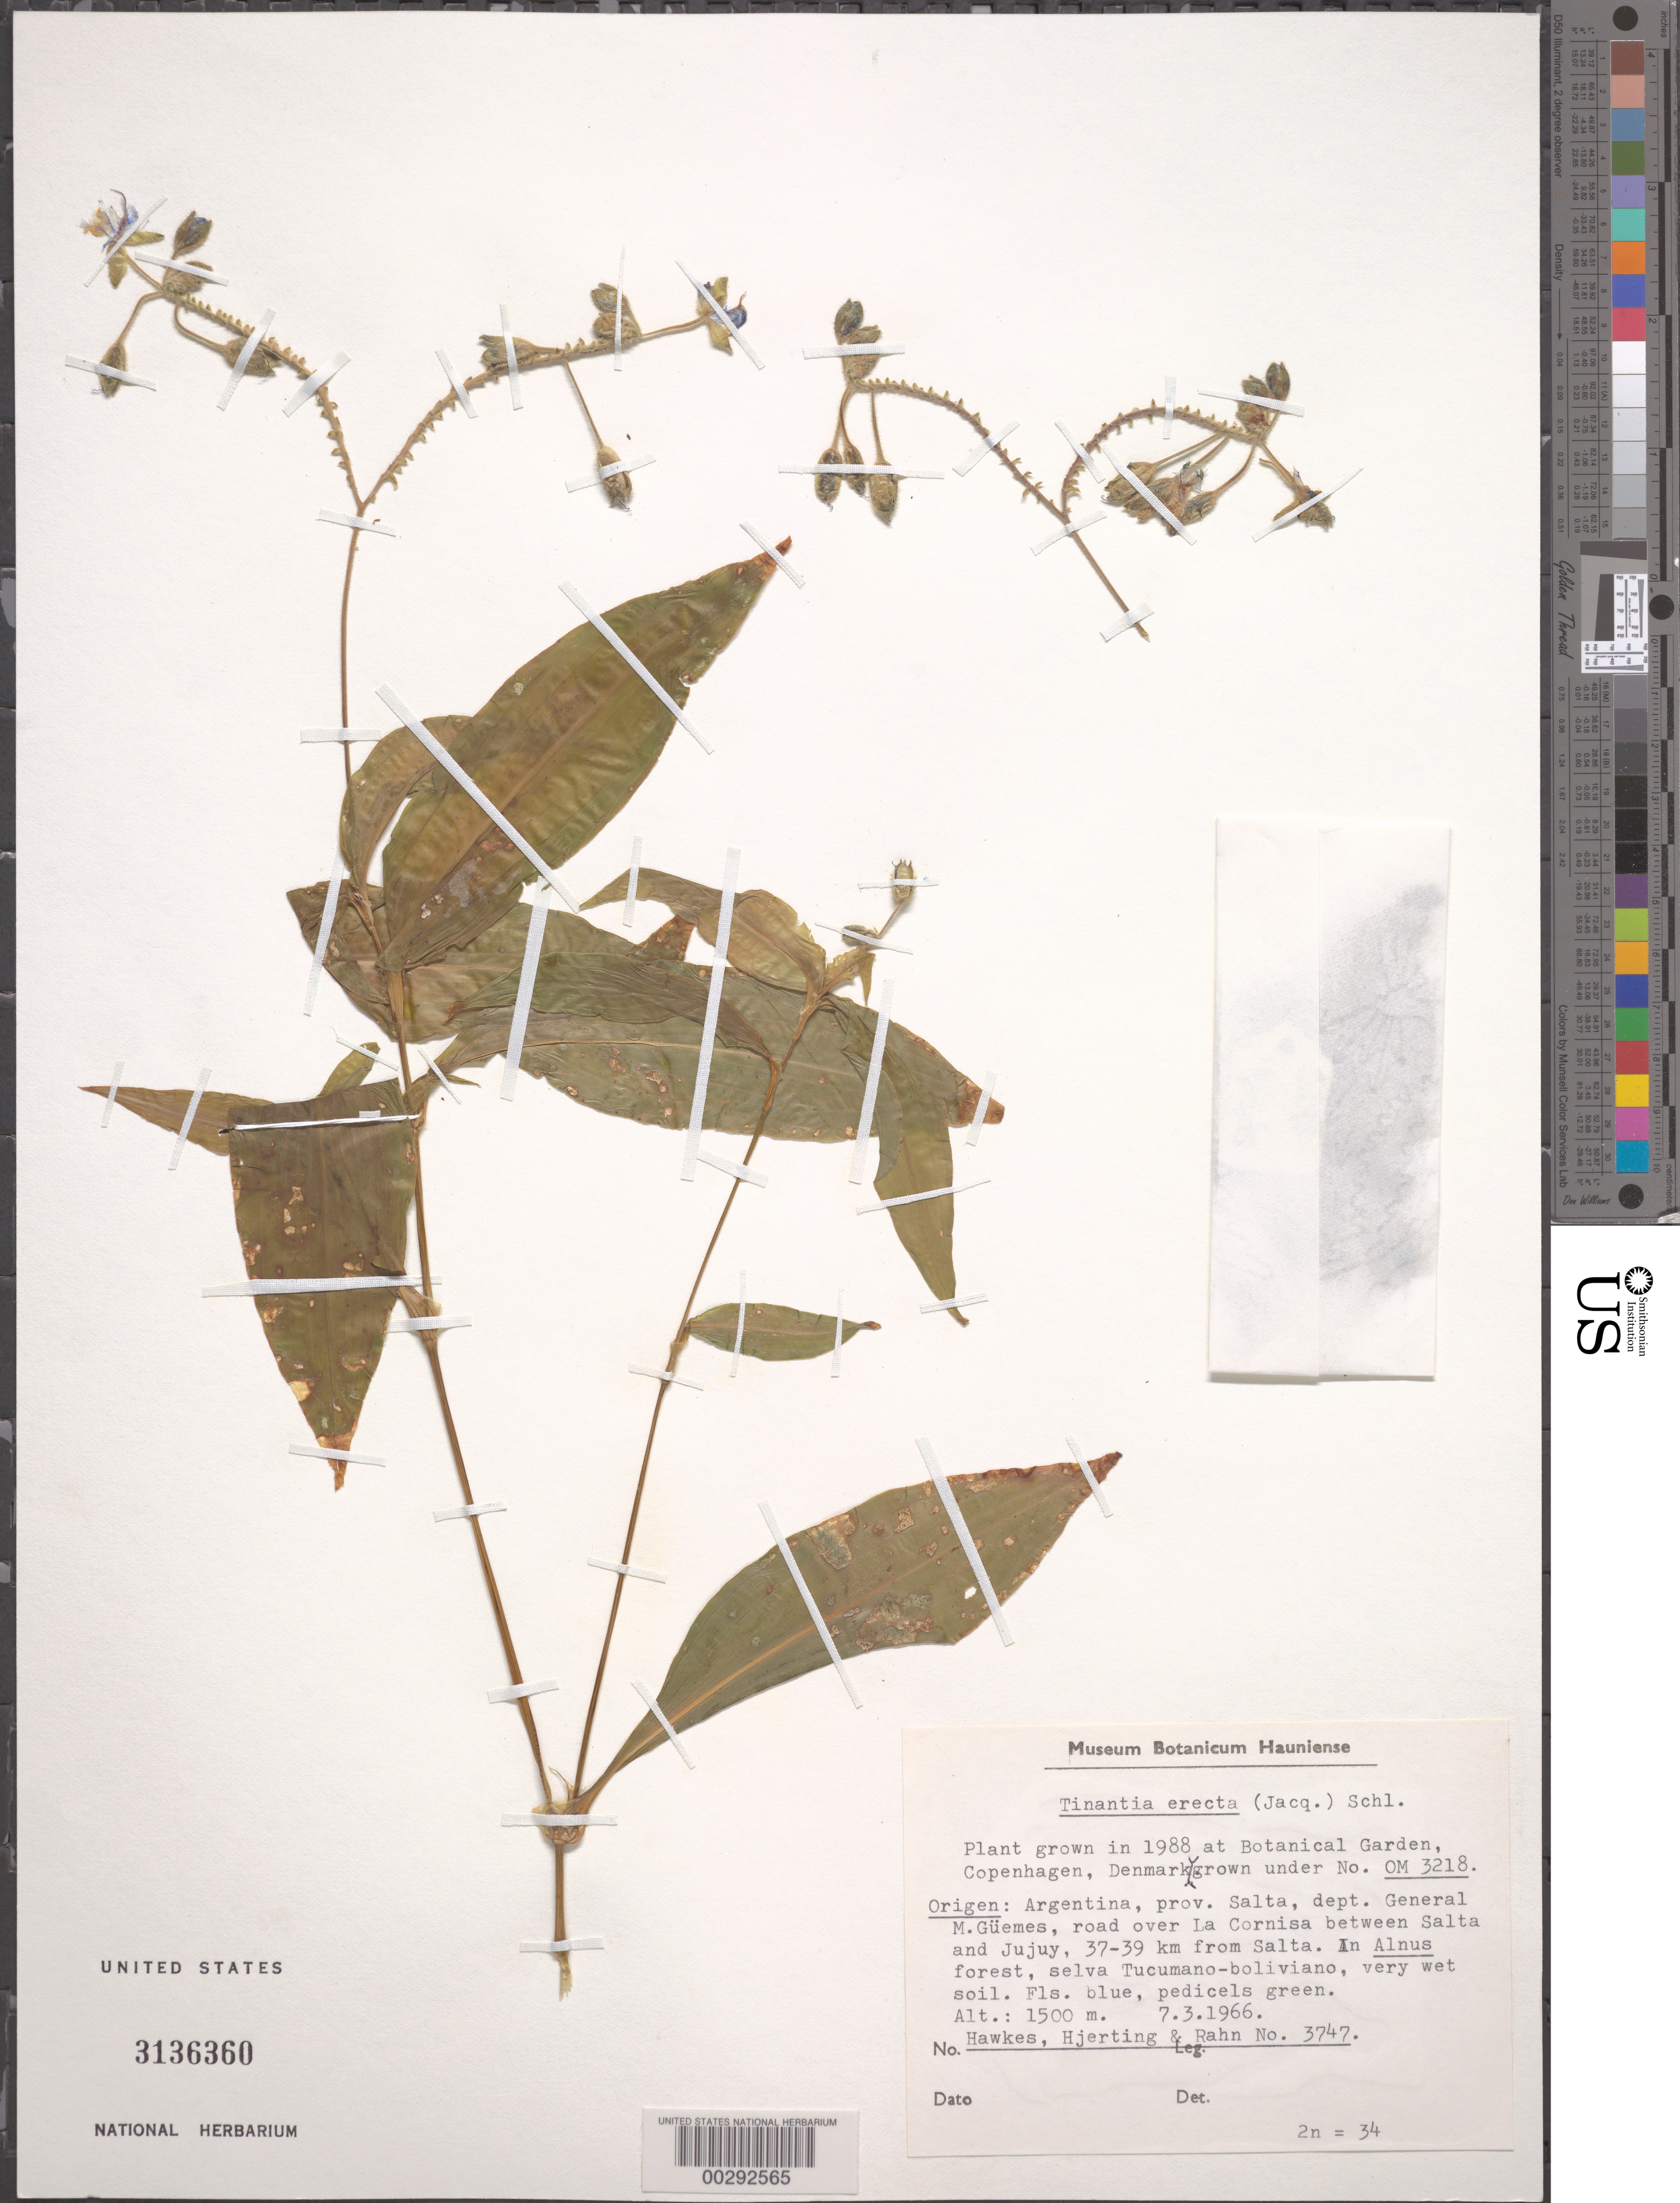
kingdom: Plantae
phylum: Tracheophyta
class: Liliopsida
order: Commelinales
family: Commelinaceae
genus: Tinantia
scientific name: Tinantia erecta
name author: (Jacq.) Fenzl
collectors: J. Hawkes, J. P. Hjerting & K. Rahn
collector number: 3747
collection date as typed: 07 Mar 1966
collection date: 1966-03-07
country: Argentina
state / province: Salta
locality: General M. Guemes, Camino de la Cornisa between Salta and Jujuy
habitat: In alnus forest, very wet soil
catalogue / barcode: US 3136360